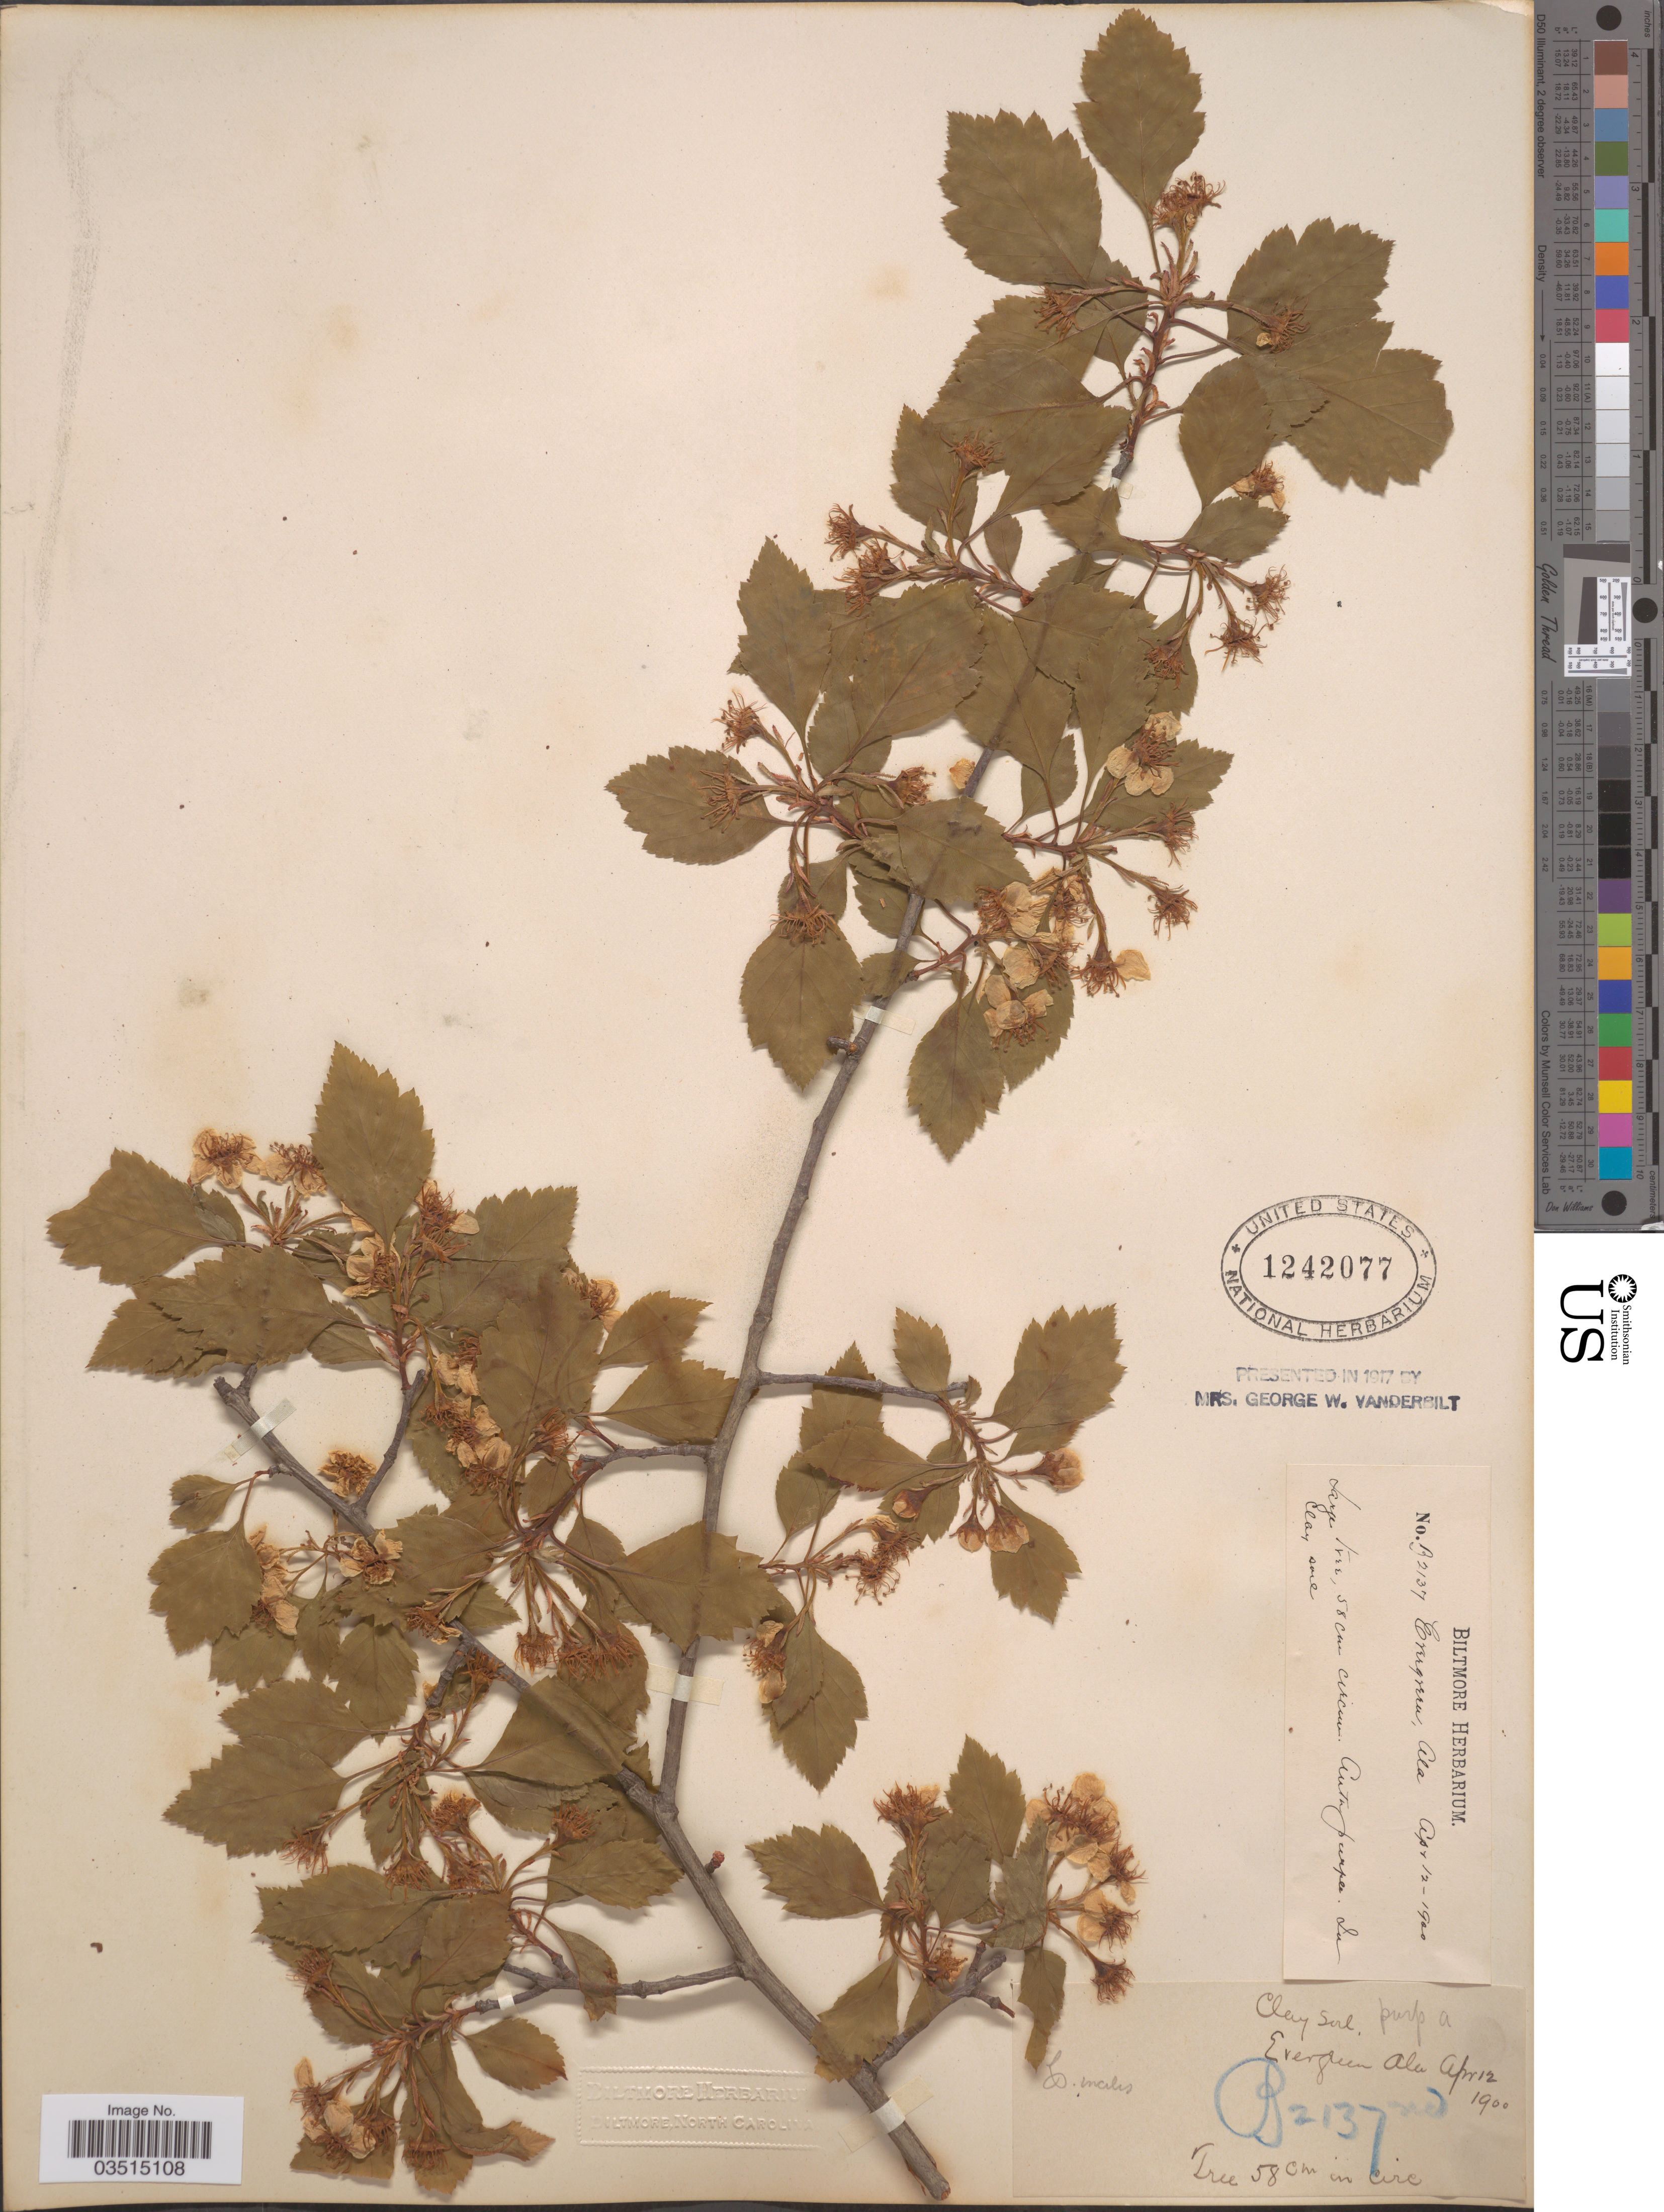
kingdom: Plantae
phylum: Tracheophyta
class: Magnoliopsida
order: Rosales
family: Rosaceae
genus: Crataegus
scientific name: Crataegus incilis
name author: Beadle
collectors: ex herb. Biltmore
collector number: B2137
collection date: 1900-04-12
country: United States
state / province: Alabama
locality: Evergreen.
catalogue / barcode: US 1242077